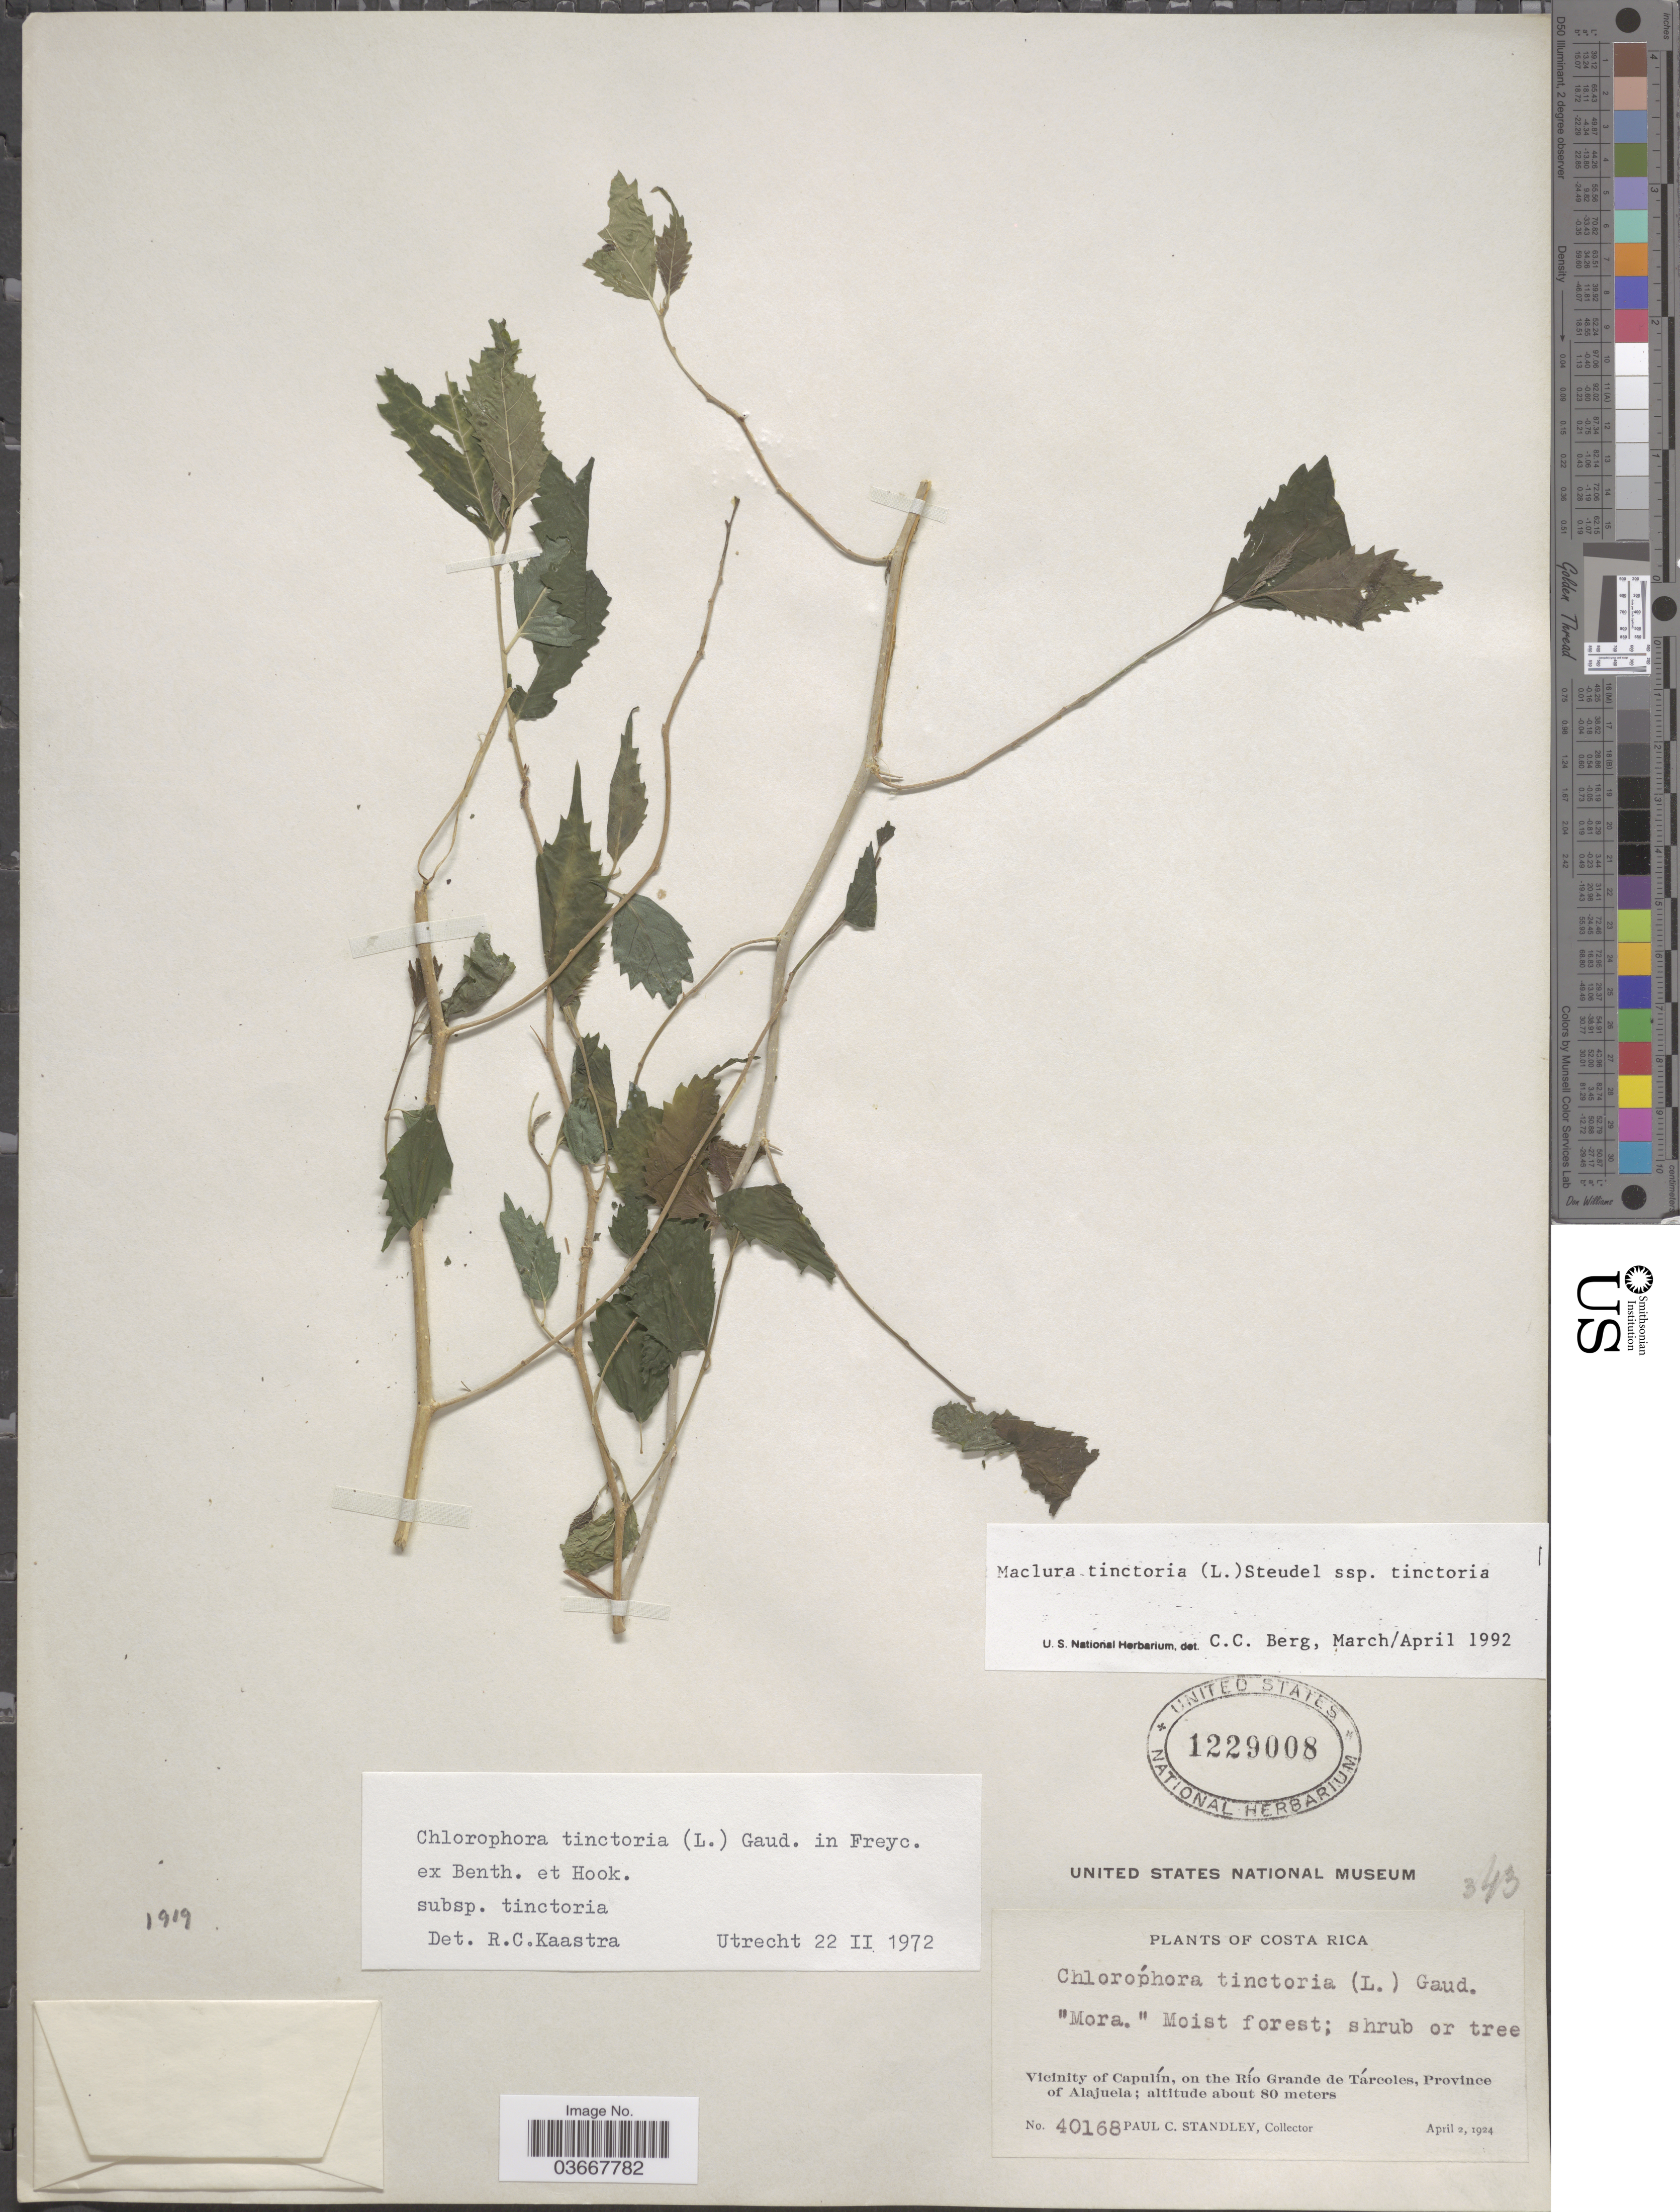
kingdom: Plantae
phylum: Tracheophyta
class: Magnoliopsida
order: Rosales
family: Moraceae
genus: Maclura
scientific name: Maclura tinctoria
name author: (L.) D. Don ex Steud.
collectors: P. C. Standley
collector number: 40168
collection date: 1924-04-02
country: Costa Rica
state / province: Alajuela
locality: Vicinity of Capulín, on the Río Grande de Tárcoles.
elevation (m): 80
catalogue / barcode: US 1229008